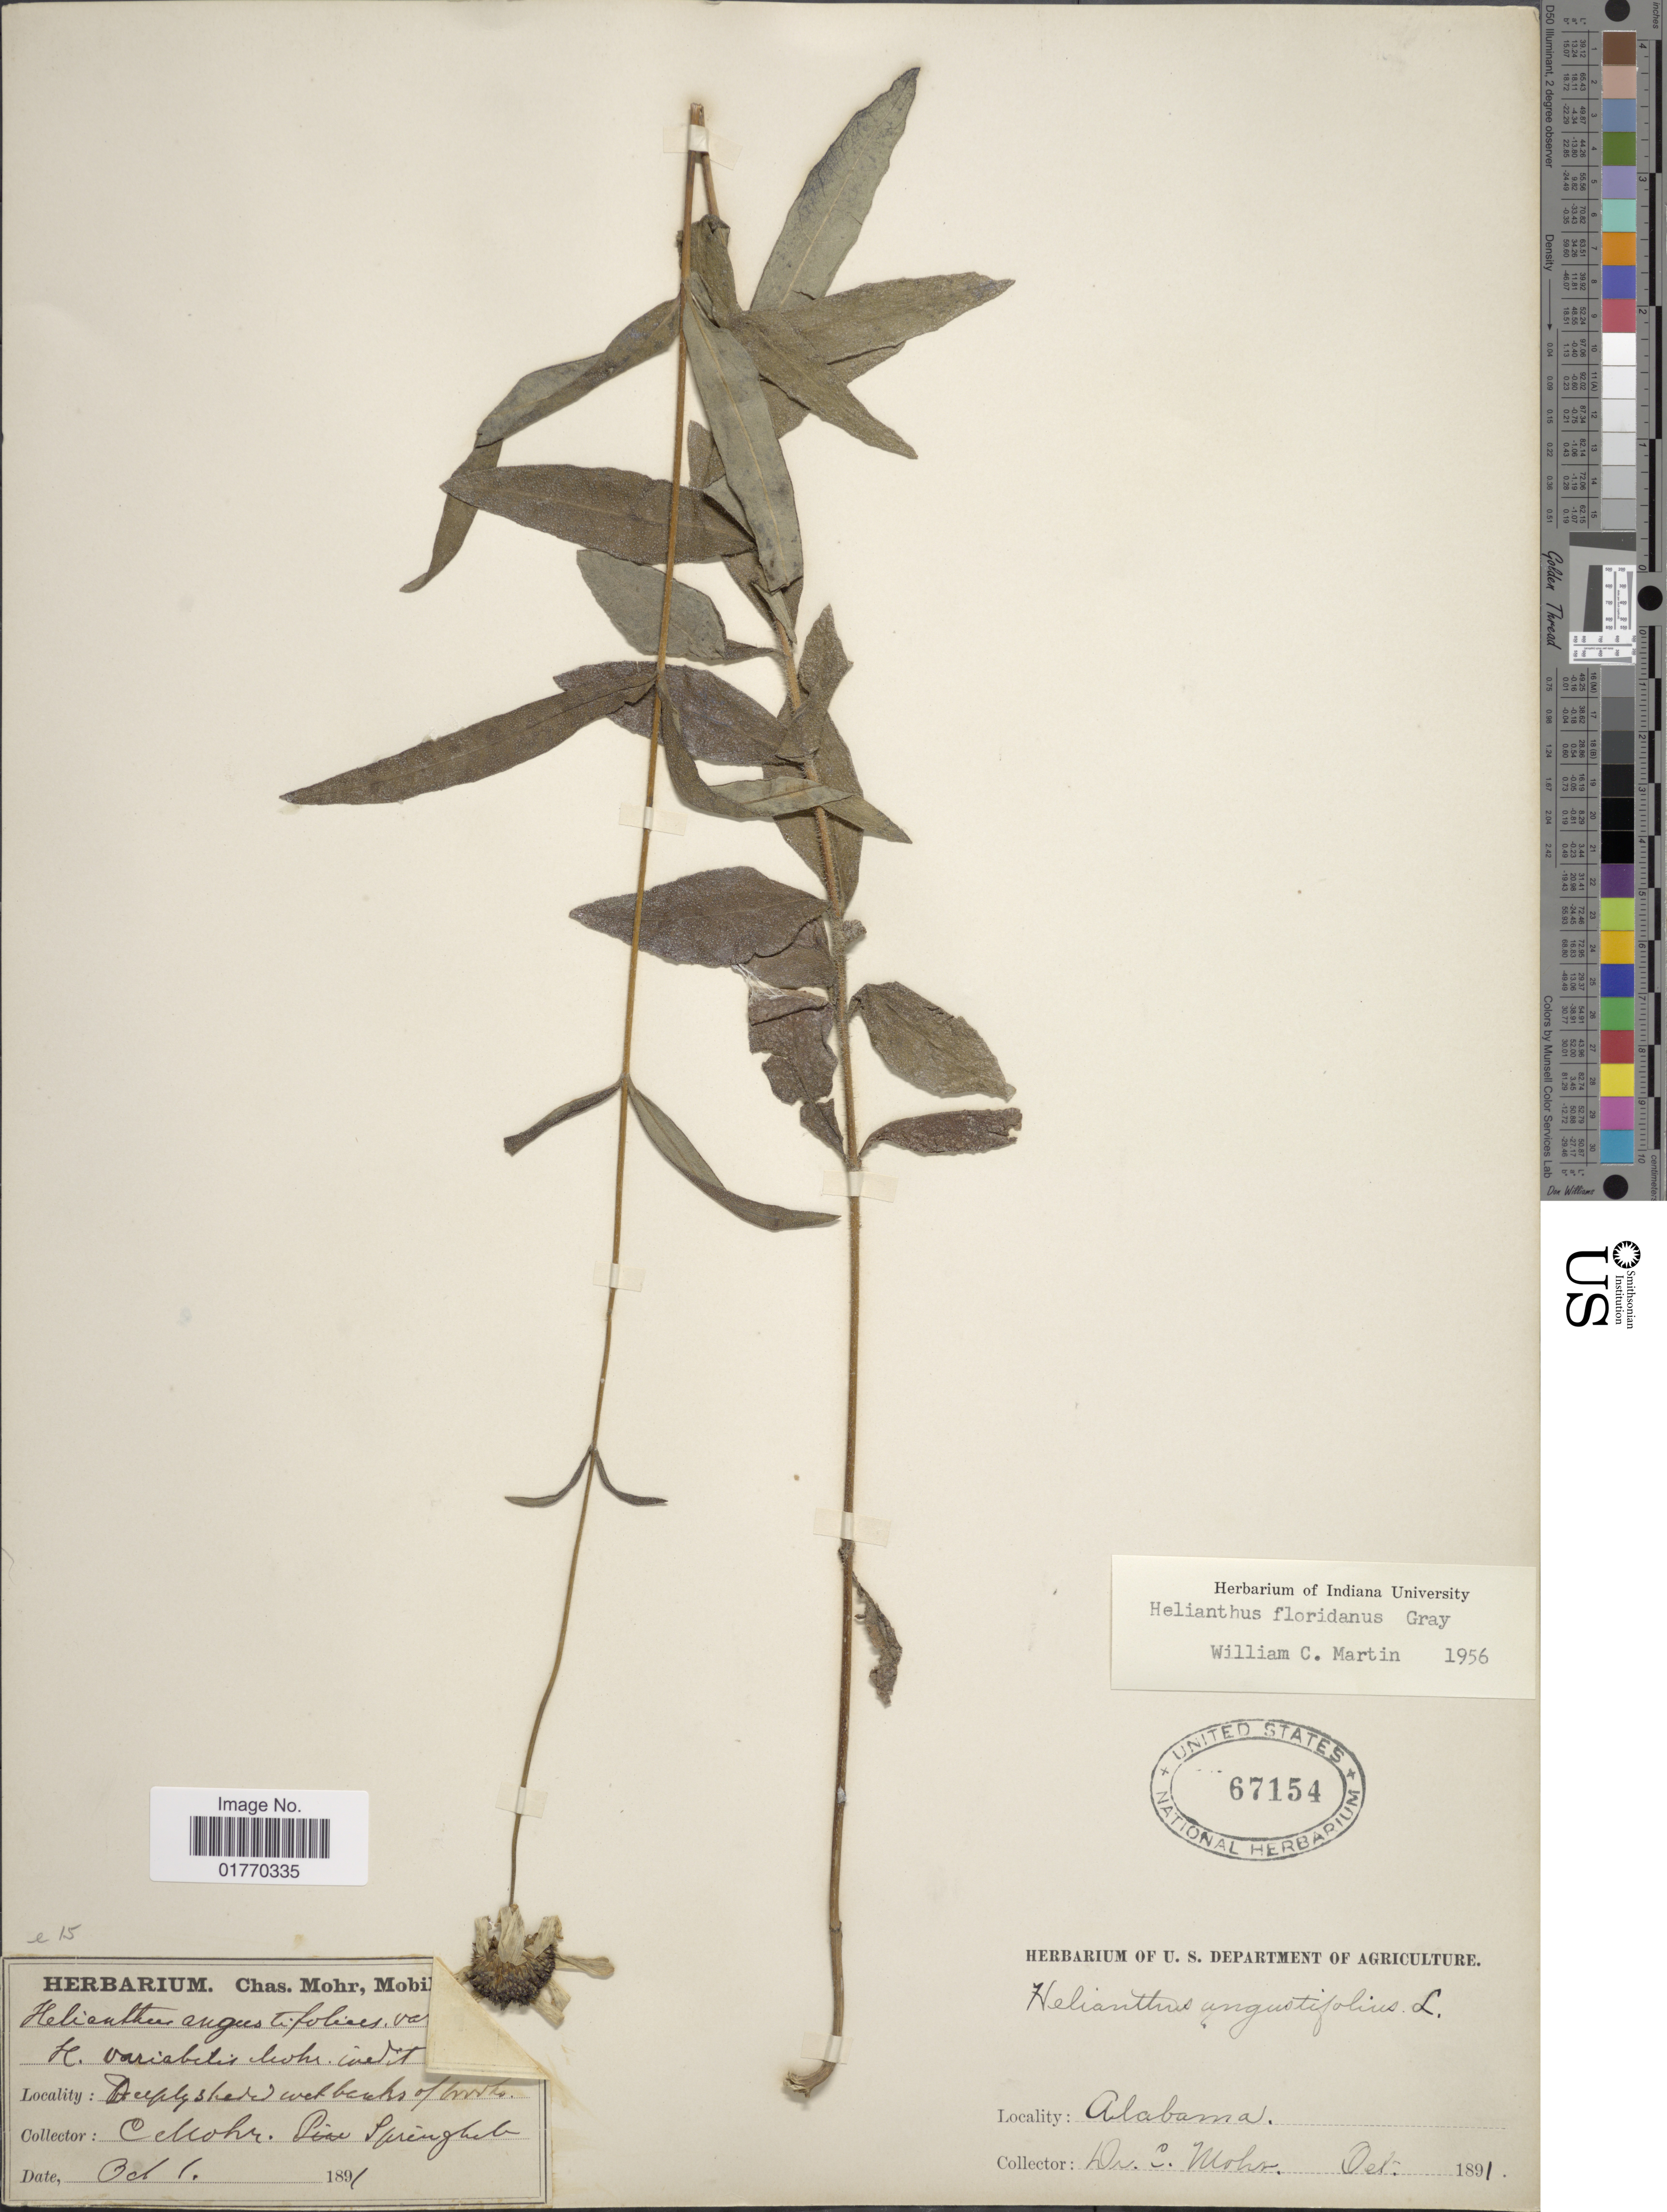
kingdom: Plantae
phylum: Tracheophyta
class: Magnoliopsida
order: Asterales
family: Asteraceae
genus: Helianthus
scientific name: Helianthus floridanus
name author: A. Gray ex Chapm.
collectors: Mohr, C. T. (herbarium)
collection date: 1891-10-01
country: United States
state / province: Alabama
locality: Deeply shade wet banks of Mts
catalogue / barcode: US 67154